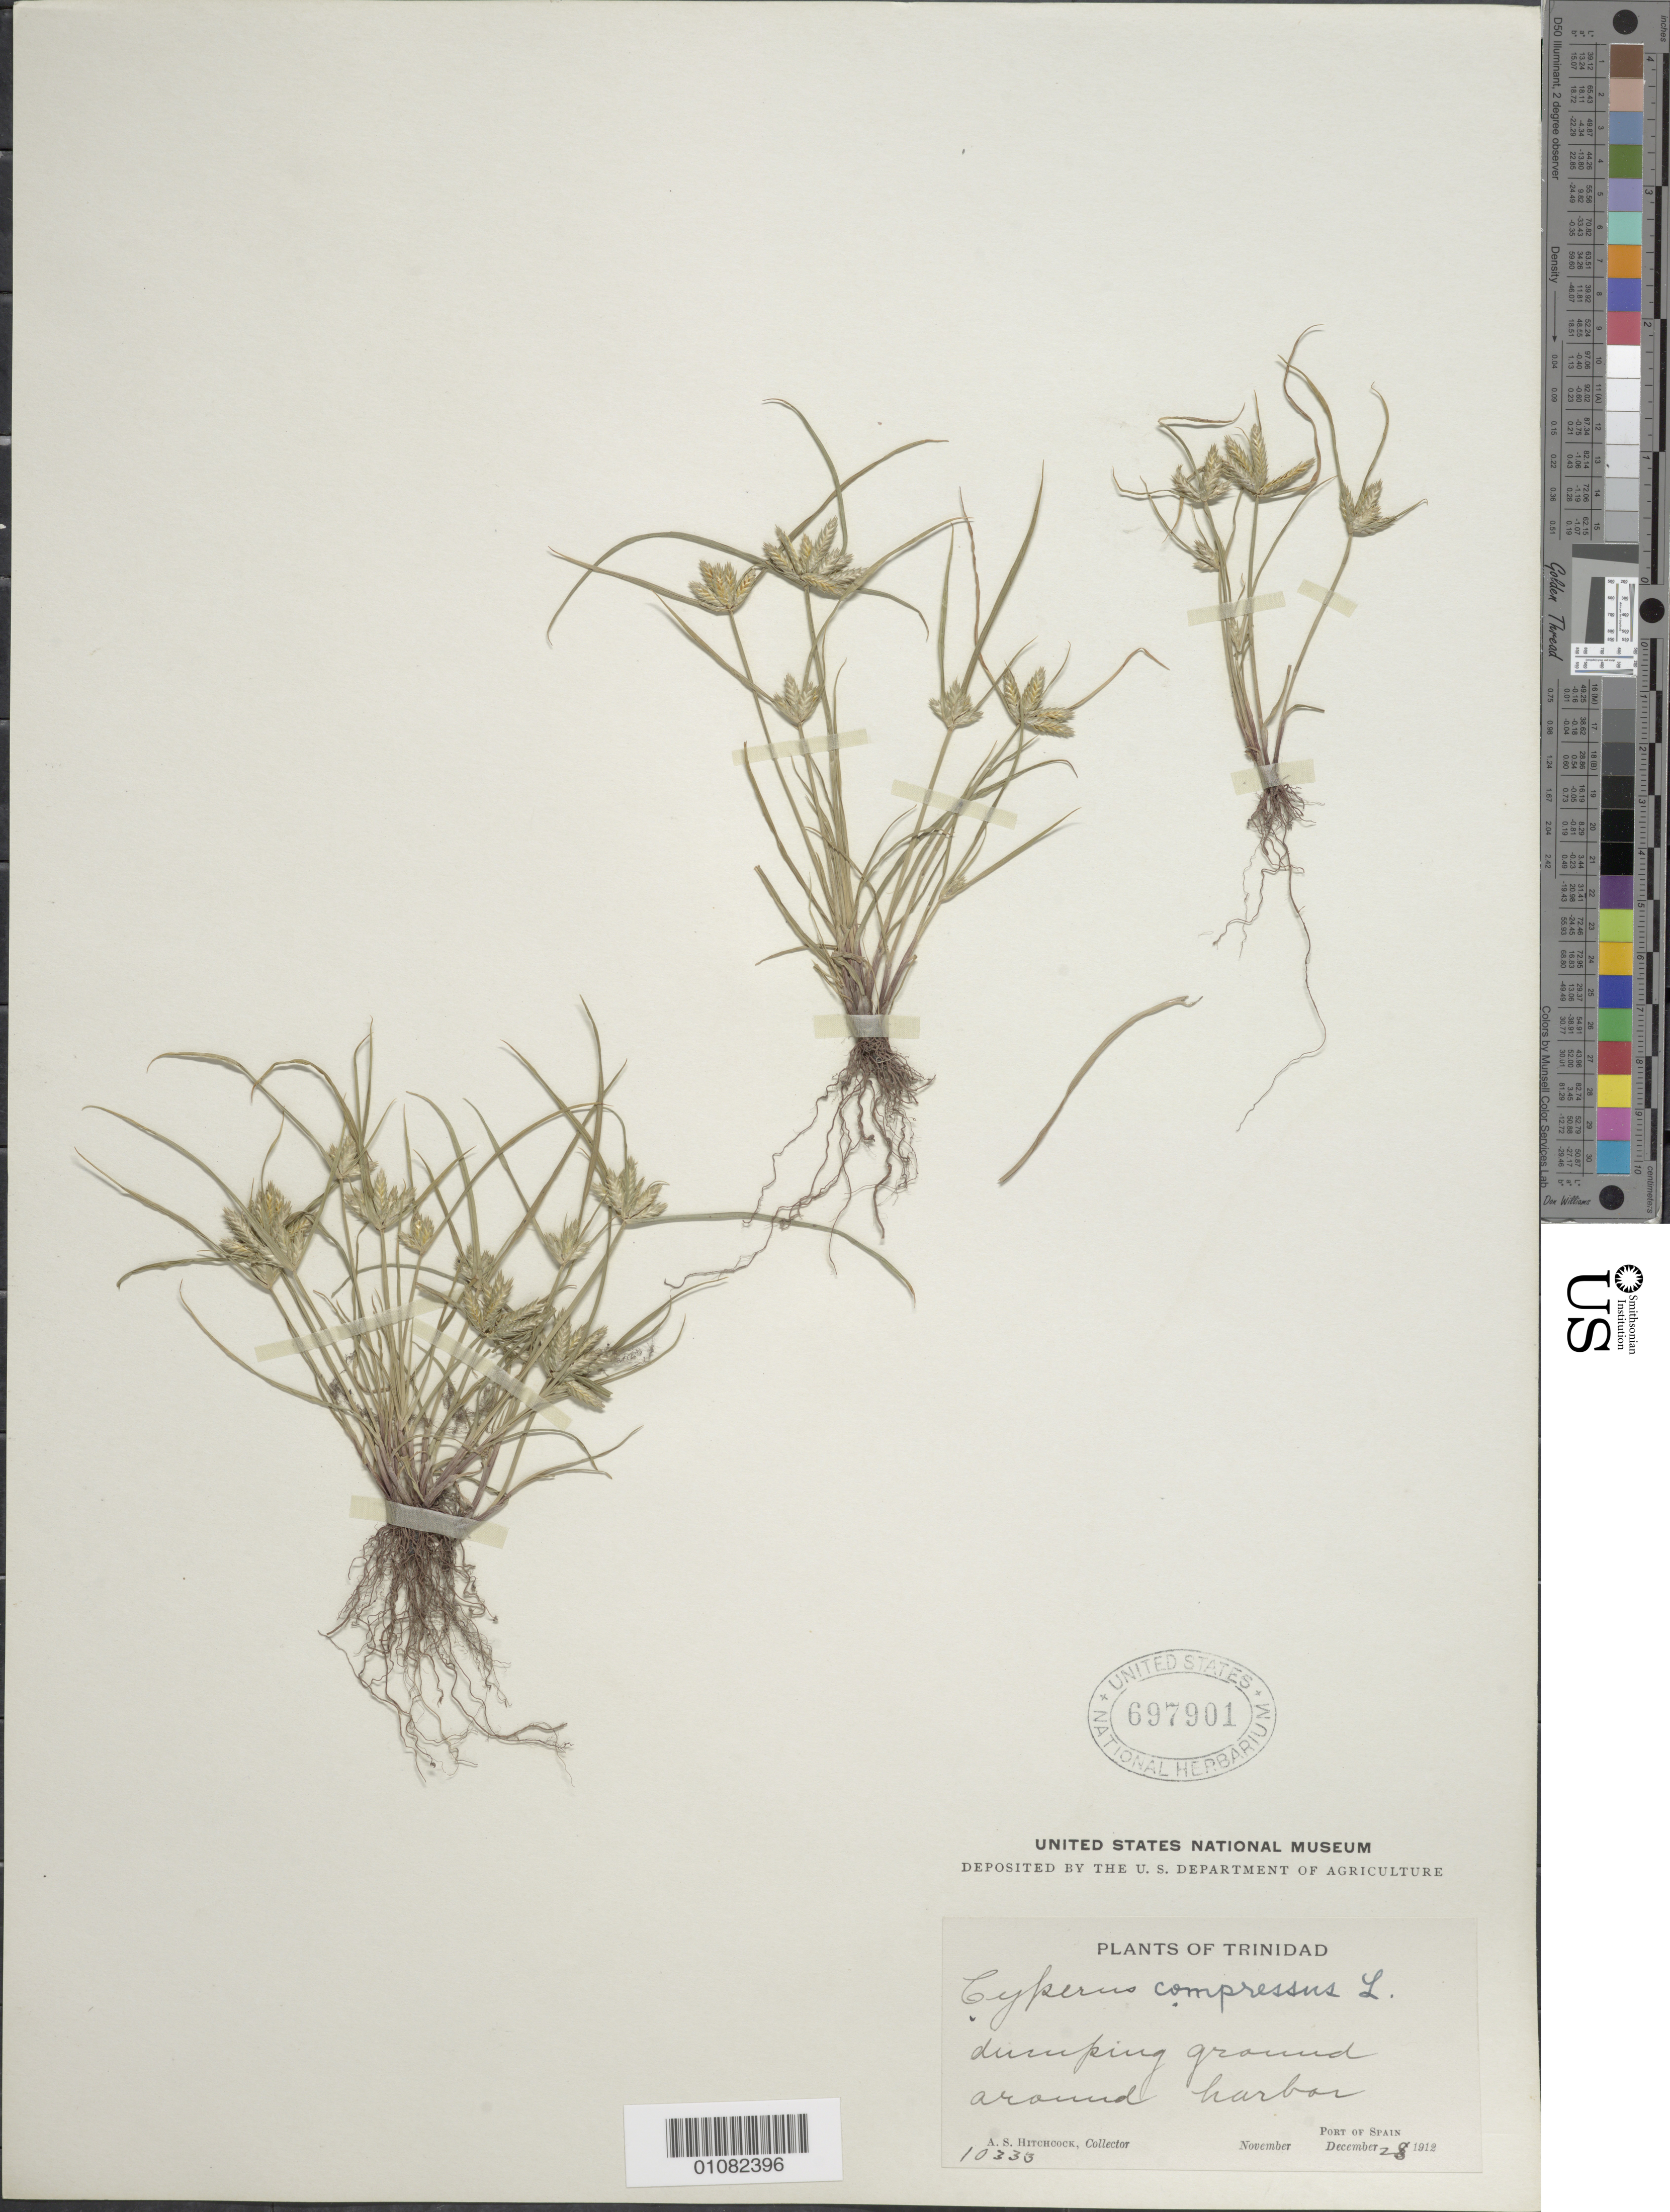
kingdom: Plantae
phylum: Tracheophyta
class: Liliopsida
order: Poales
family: Cyperaceae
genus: Cyperus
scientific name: Cyperus compressus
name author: L.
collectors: A. S. Hitchcock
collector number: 10333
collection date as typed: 28 Dec 1912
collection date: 1912-12-28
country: Trinidad and Tobago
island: Trinidad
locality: Port of Spain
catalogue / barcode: US 697901